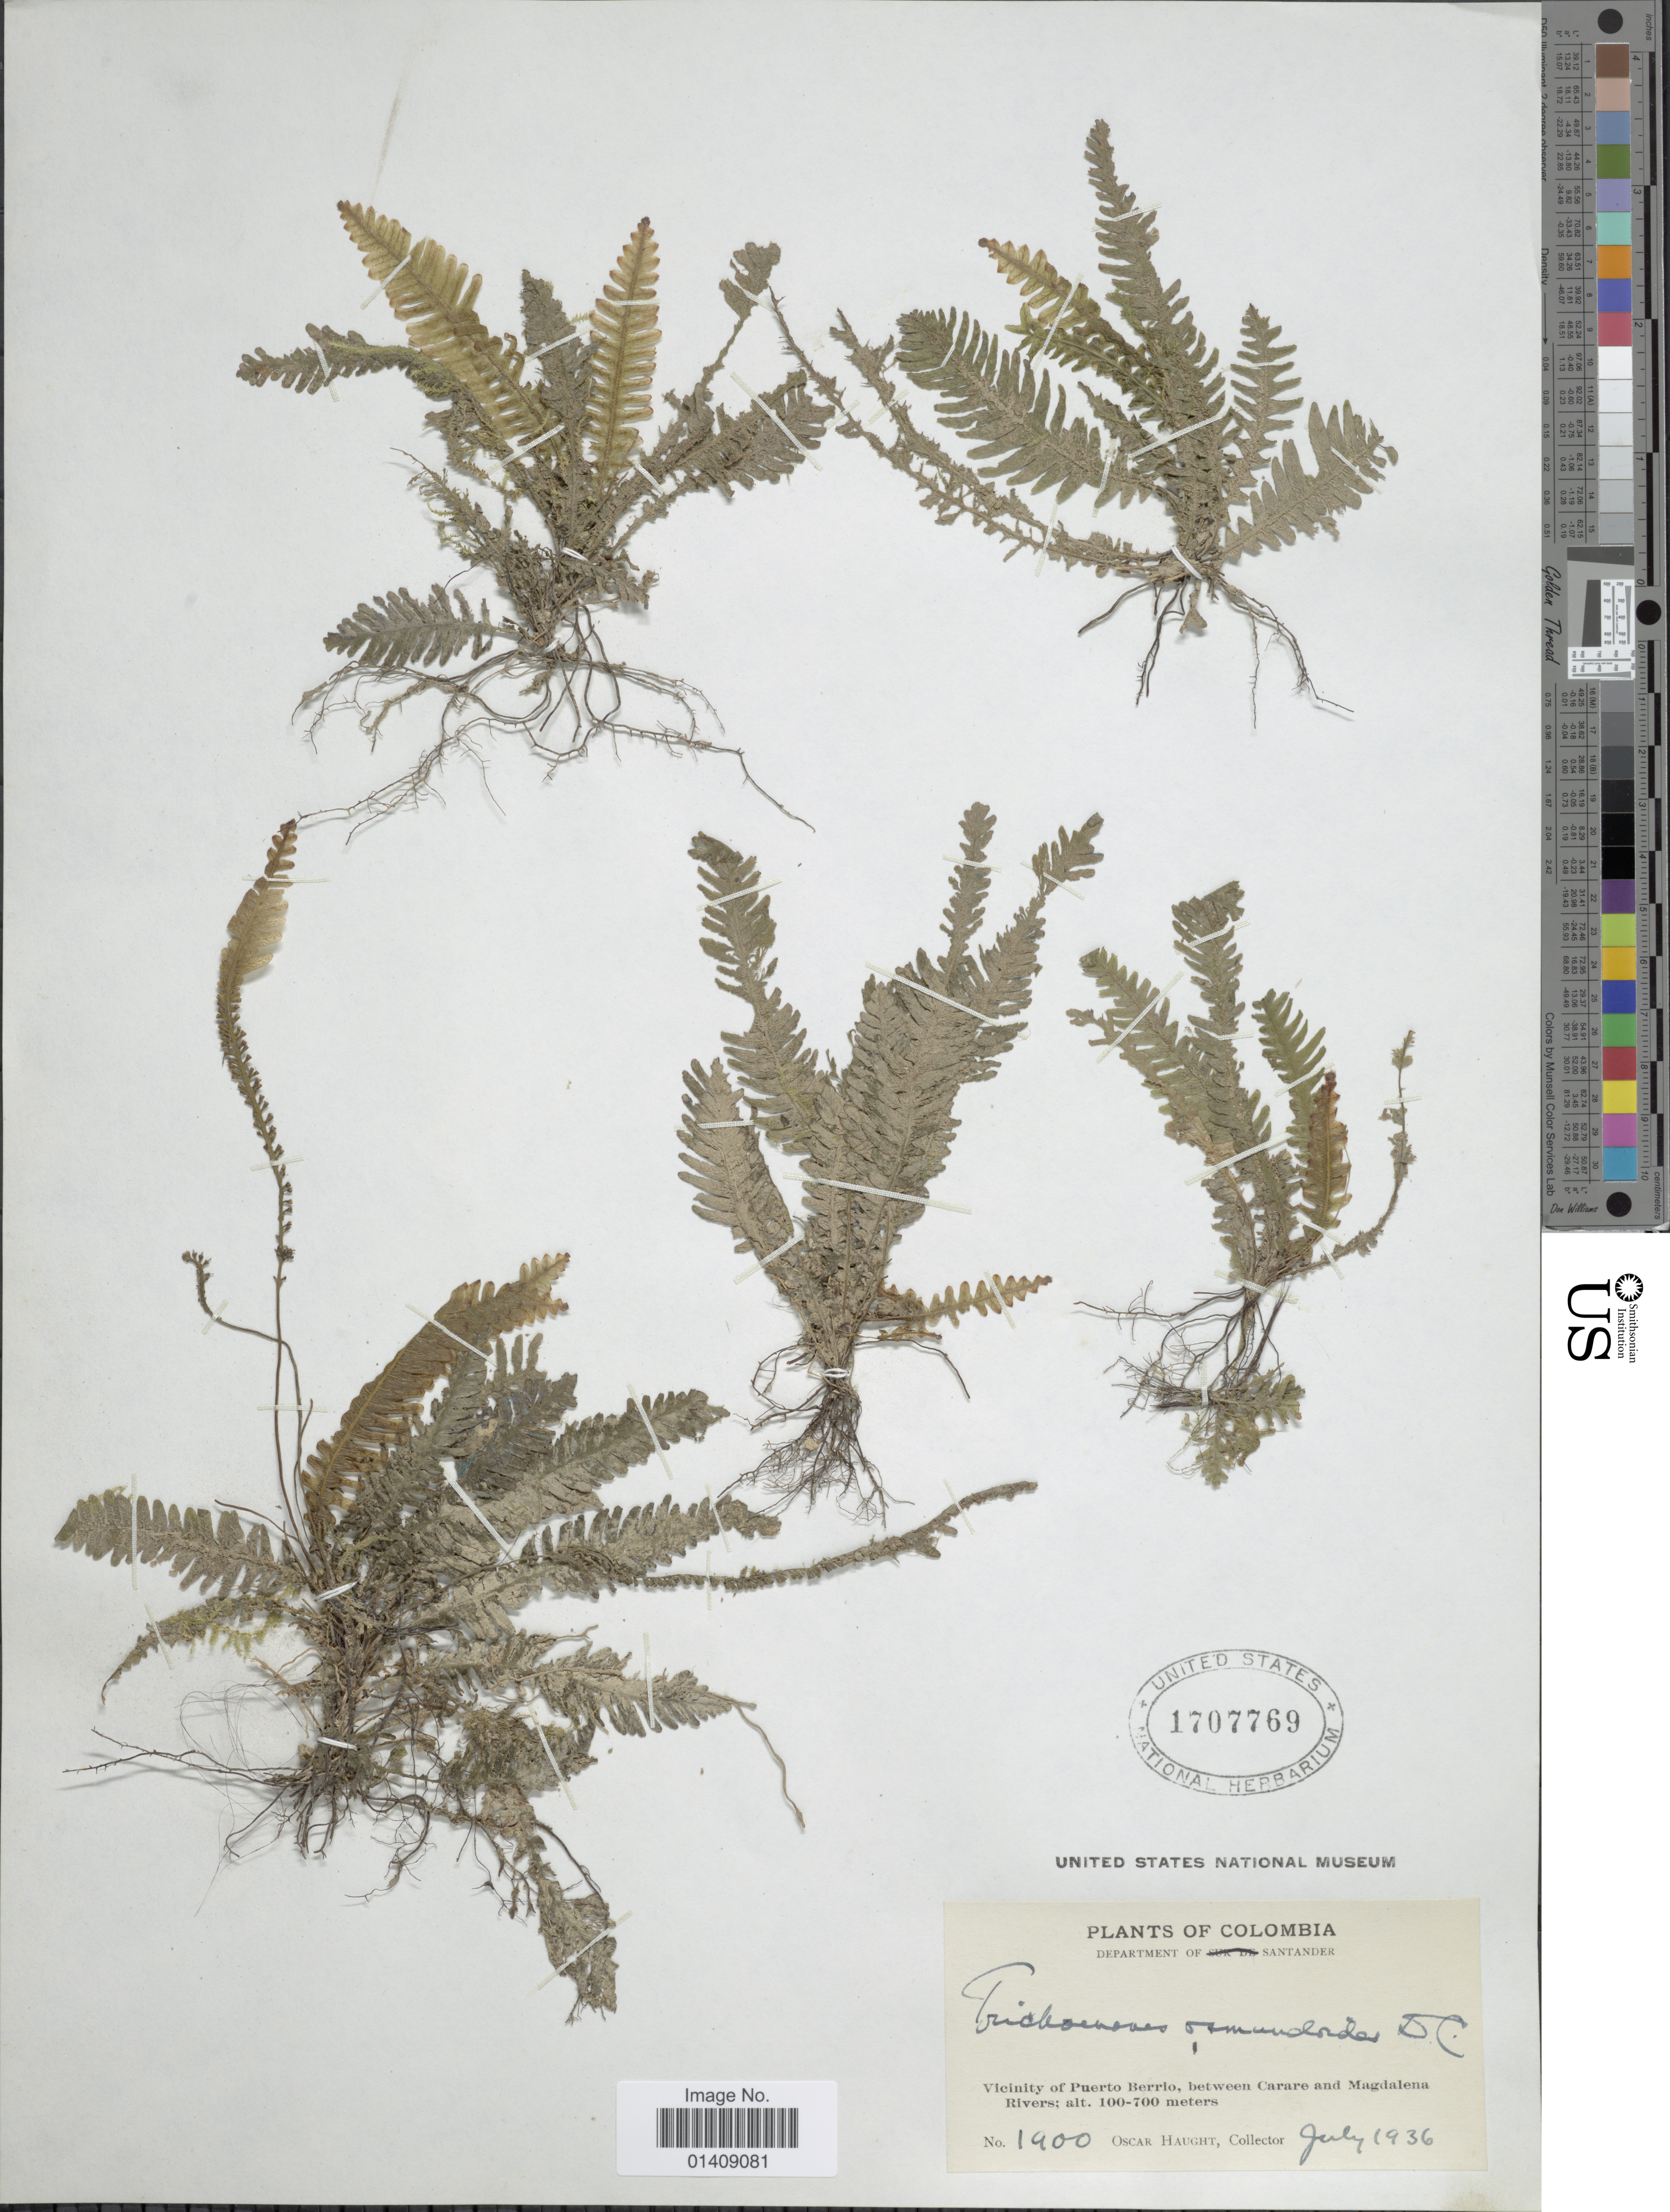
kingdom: Plantae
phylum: Tracheophyta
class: Polypodiopsida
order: Hymenophyllales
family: Hymenophyllaceae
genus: Trichomanes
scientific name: Trichomanes osmundoides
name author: DC. ex Poir.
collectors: O. L. Haught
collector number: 1900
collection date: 1936-07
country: Colombia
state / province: Santander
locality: Vicinity of Puerto Berrio, between Carare and Magdalena Rivers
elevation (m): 100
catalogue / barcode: US 1707769